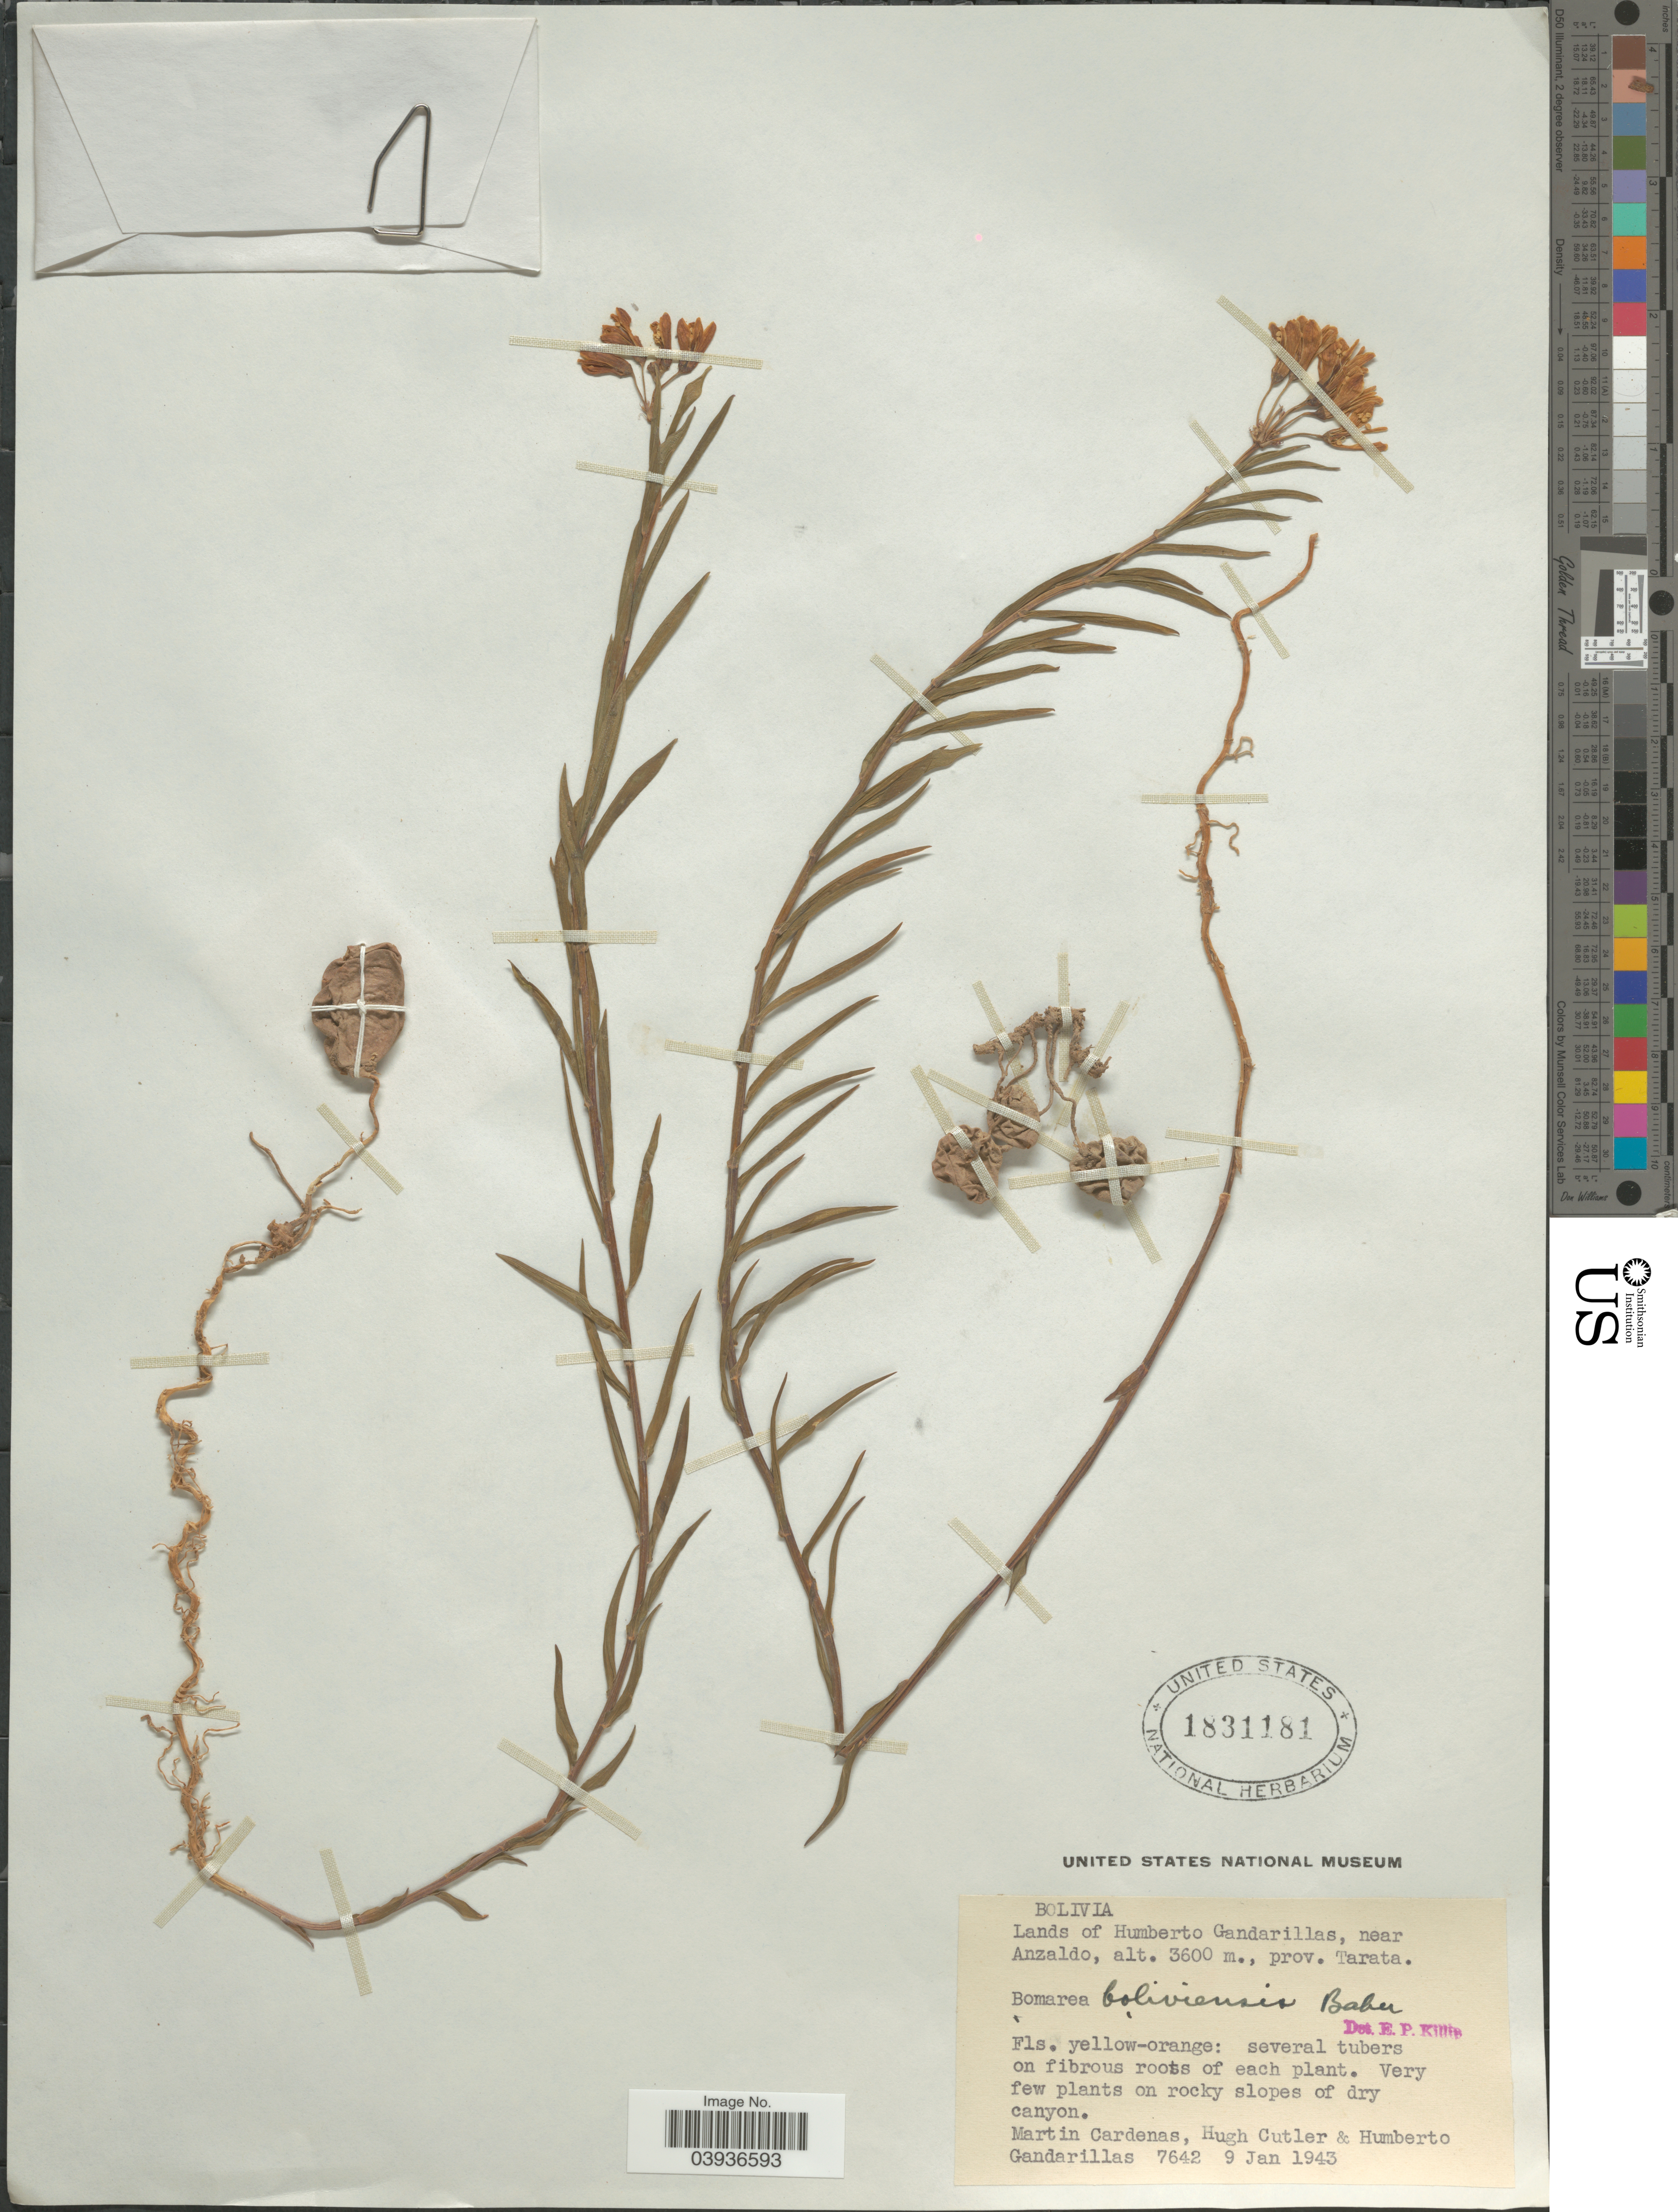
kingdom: Plantae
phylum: Tracheophyta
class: Liliopsida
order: Liliales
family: Alstroemeriaceae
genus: Bomarea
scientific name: Bomarea boliviensis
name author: Baker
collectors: M. Cárdenas, H. C. Cutler & H. Gandarillas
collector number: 7642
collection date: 1943-01-09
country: Bolivia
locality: Lands of Humberto Gandarillas, near Anzaldo, prov. Tarata.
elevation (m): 3600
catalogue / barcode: US 1831181